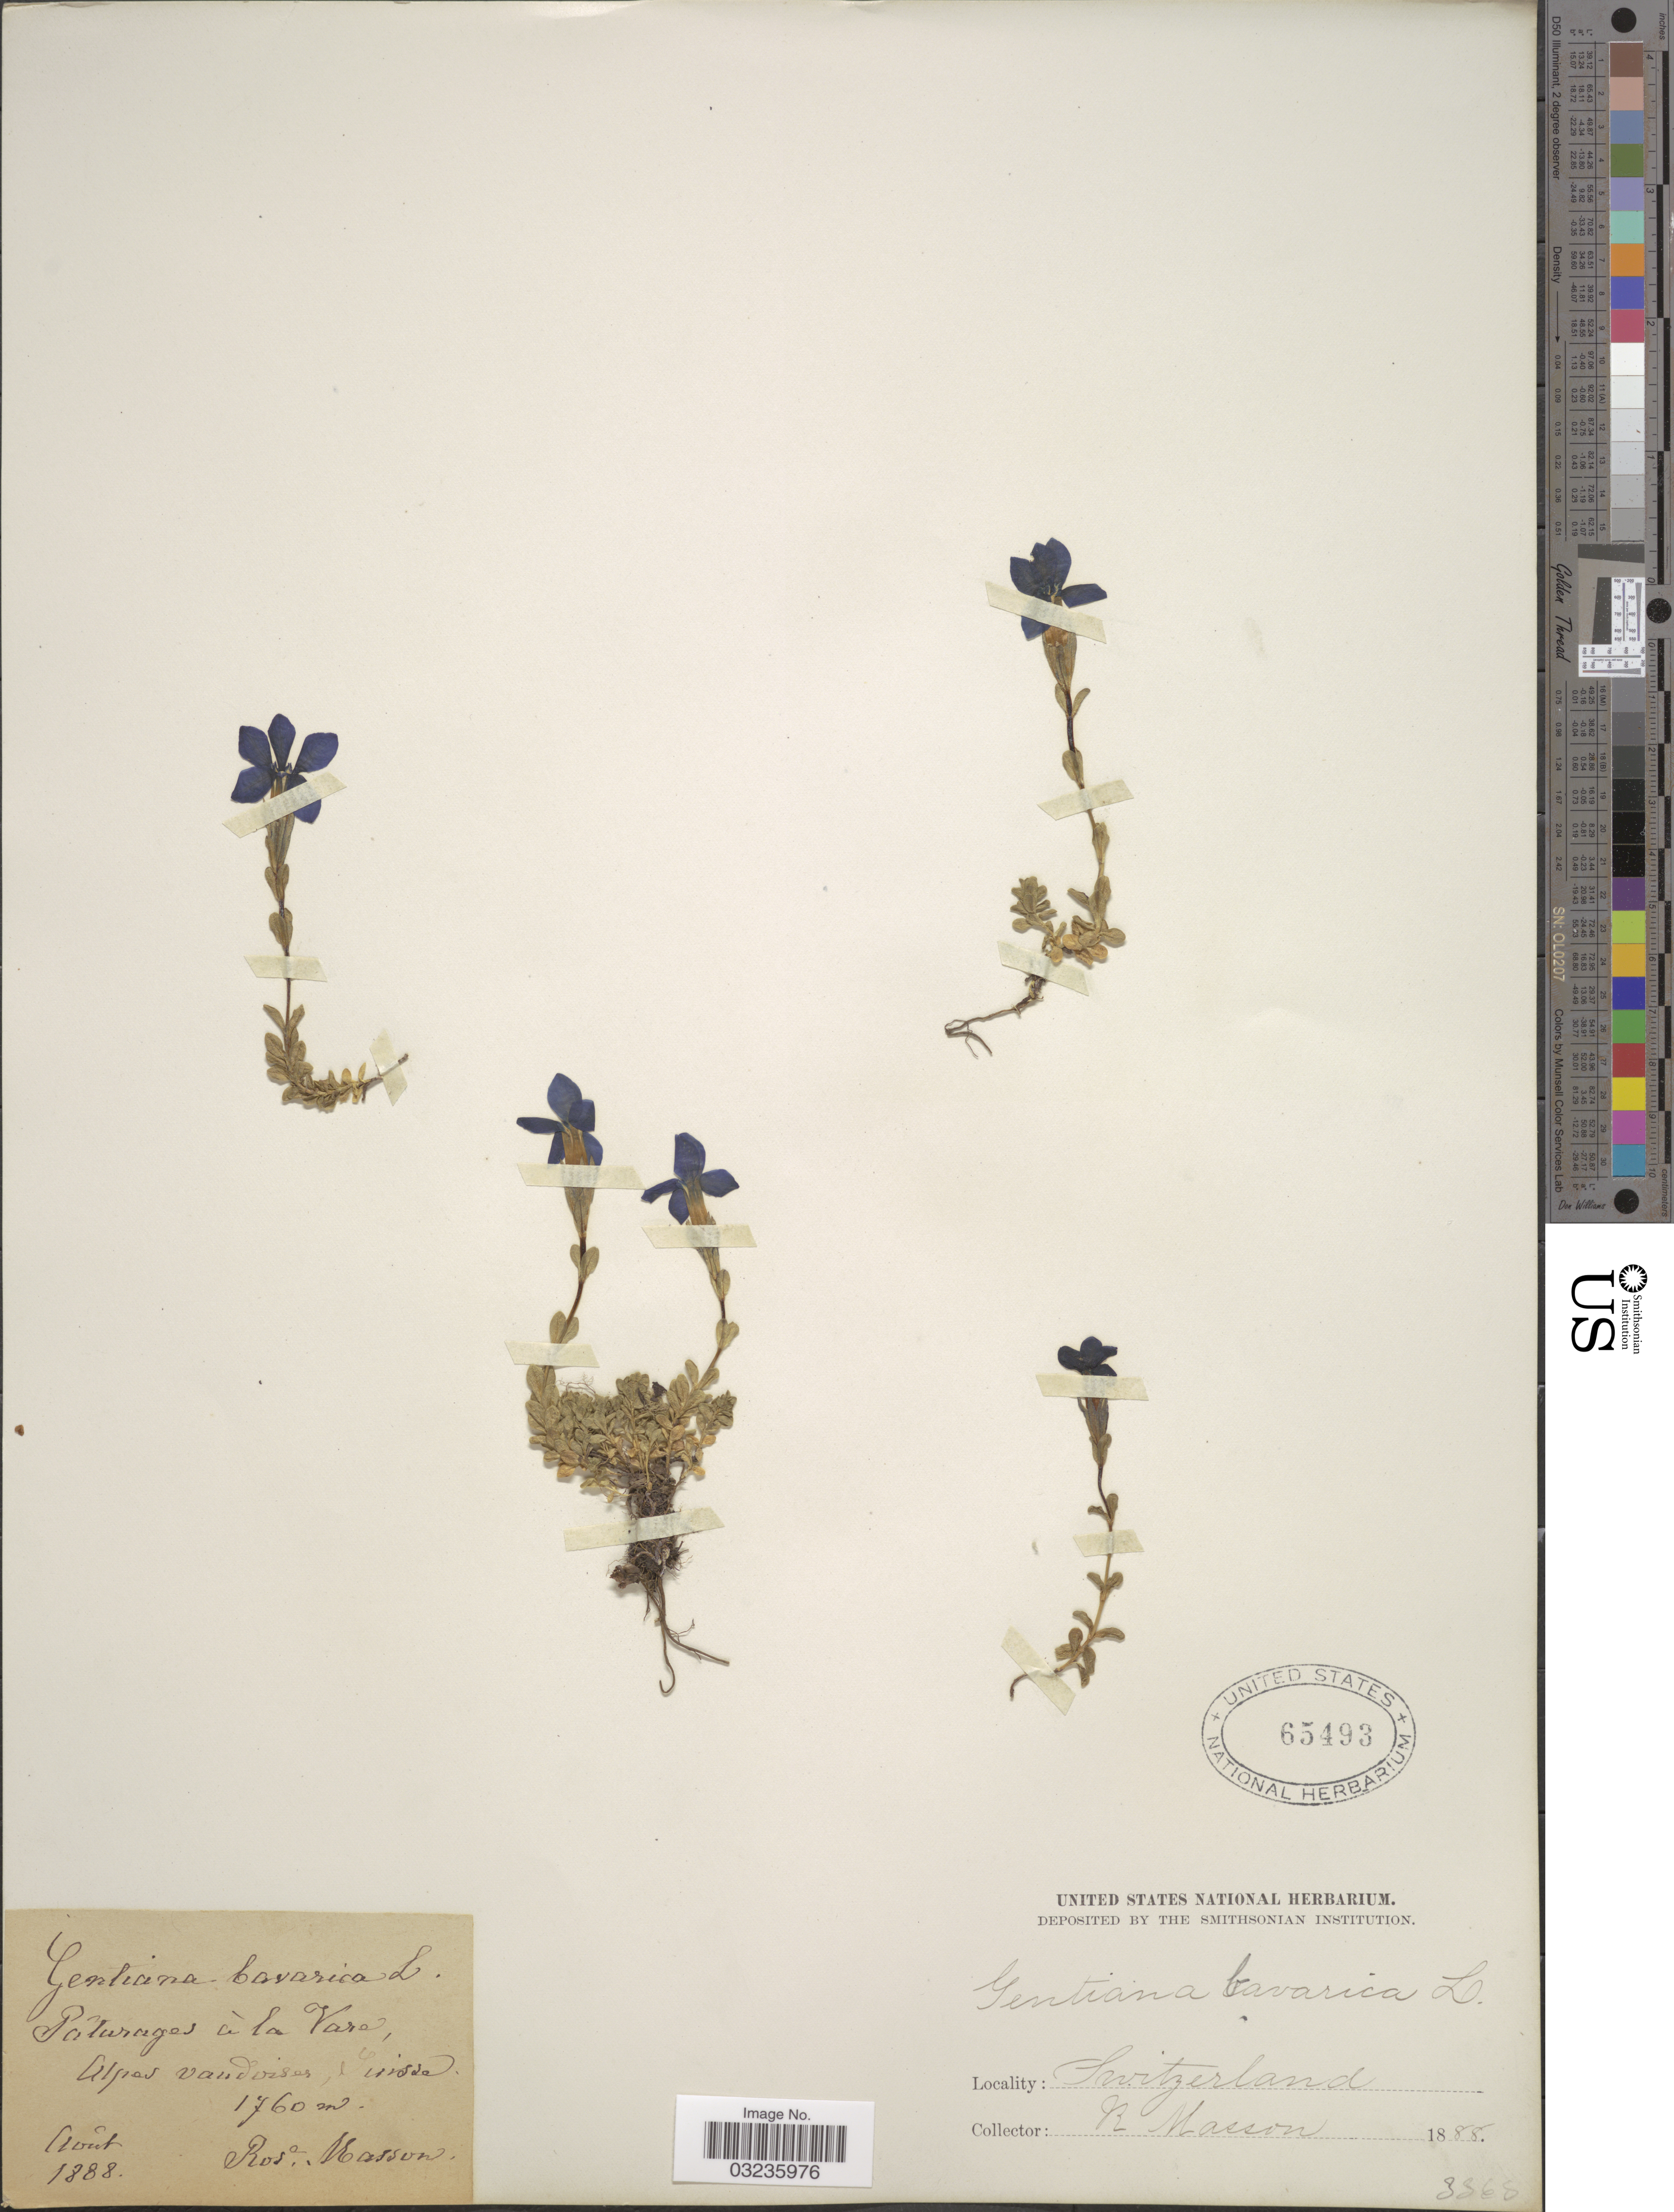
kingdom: Plantae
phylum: Tracheophyta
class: Magnoliopsida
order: Gentianales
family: Gentianaceae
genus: Gentiana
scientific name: Gentiana bavarica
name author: L.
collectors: R. Masson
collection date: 1888-08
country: Switzerland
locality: Paturages à la Vare, Alpes vaudoises, Suisse.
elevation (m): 1760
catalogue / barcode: US 65493